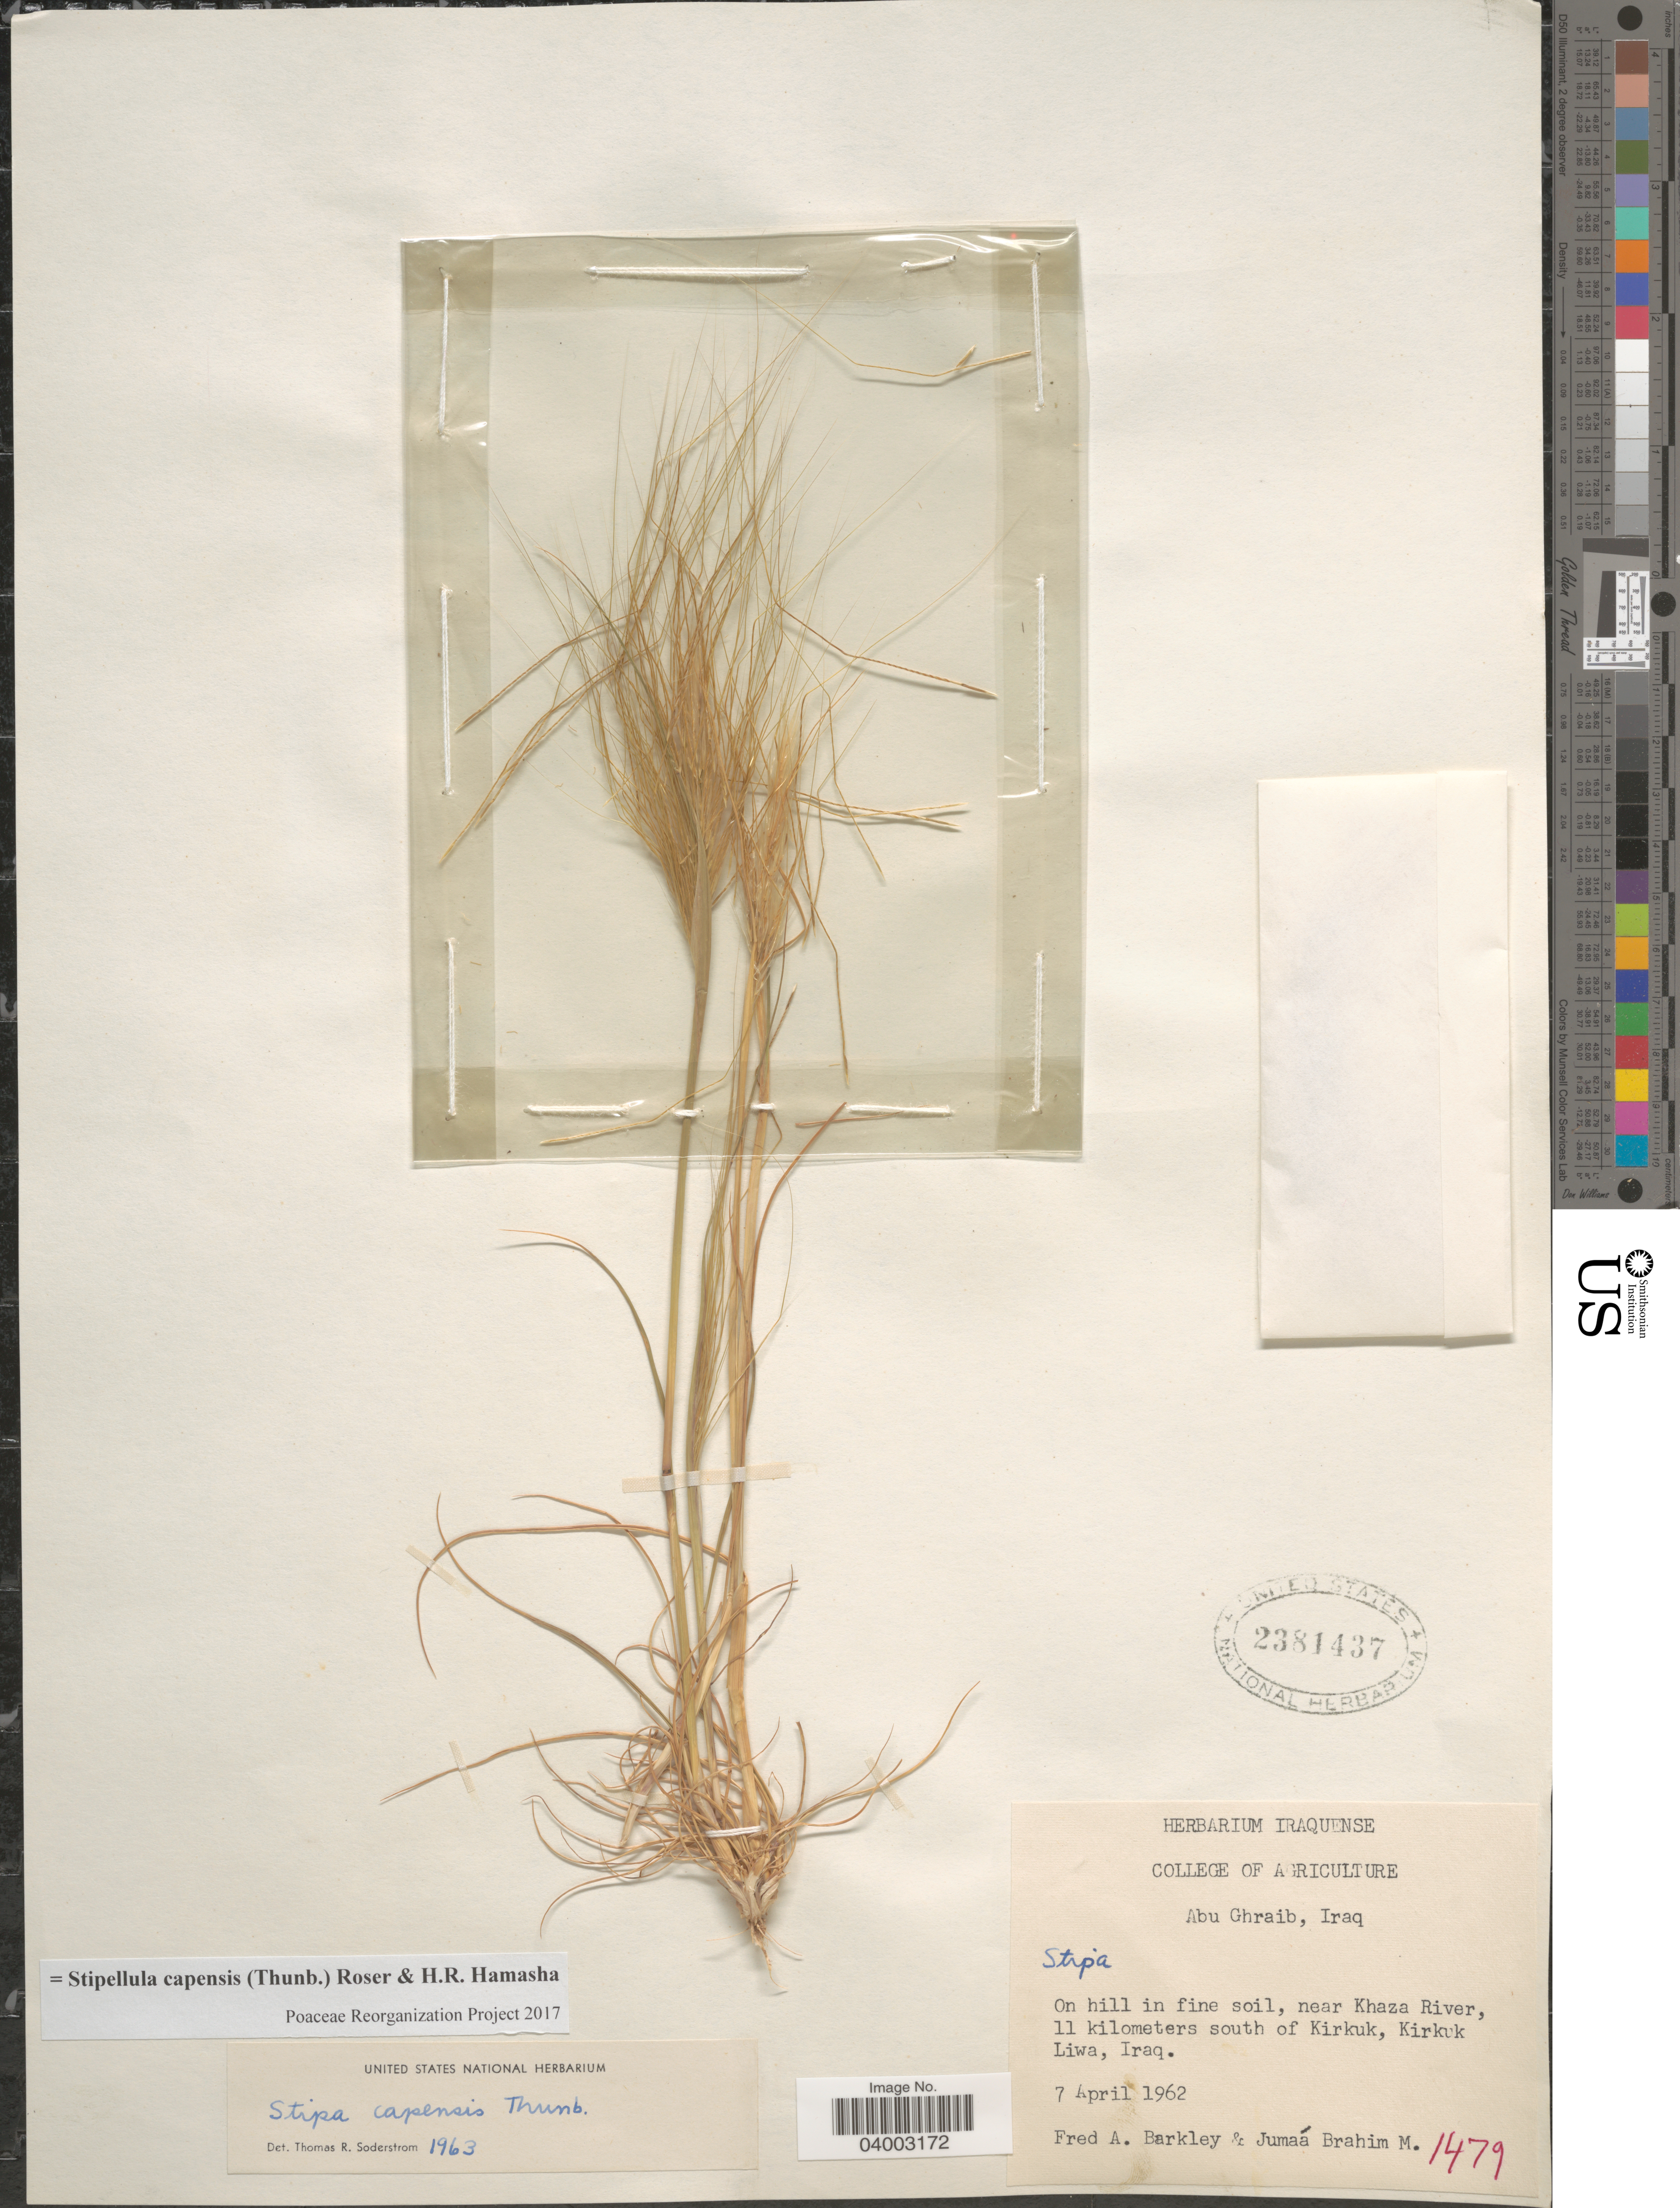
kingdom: Plantae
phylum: Tracheophyta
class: Liliopsida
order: Poales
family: Poaceae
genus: Stipellula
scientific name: Stipellula capensis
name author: (Thunb.) Röser & H. R. Hamasha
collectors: F. A. Barkley & Brahim M., J.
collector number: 1479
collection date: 1962-04-07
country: Iraq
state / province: Kirkūk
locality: On hill in fine soil, near Khaza River, 11 kilometers south of Kirkuk, Kirkuk Liwa.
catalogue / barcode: US 2381437